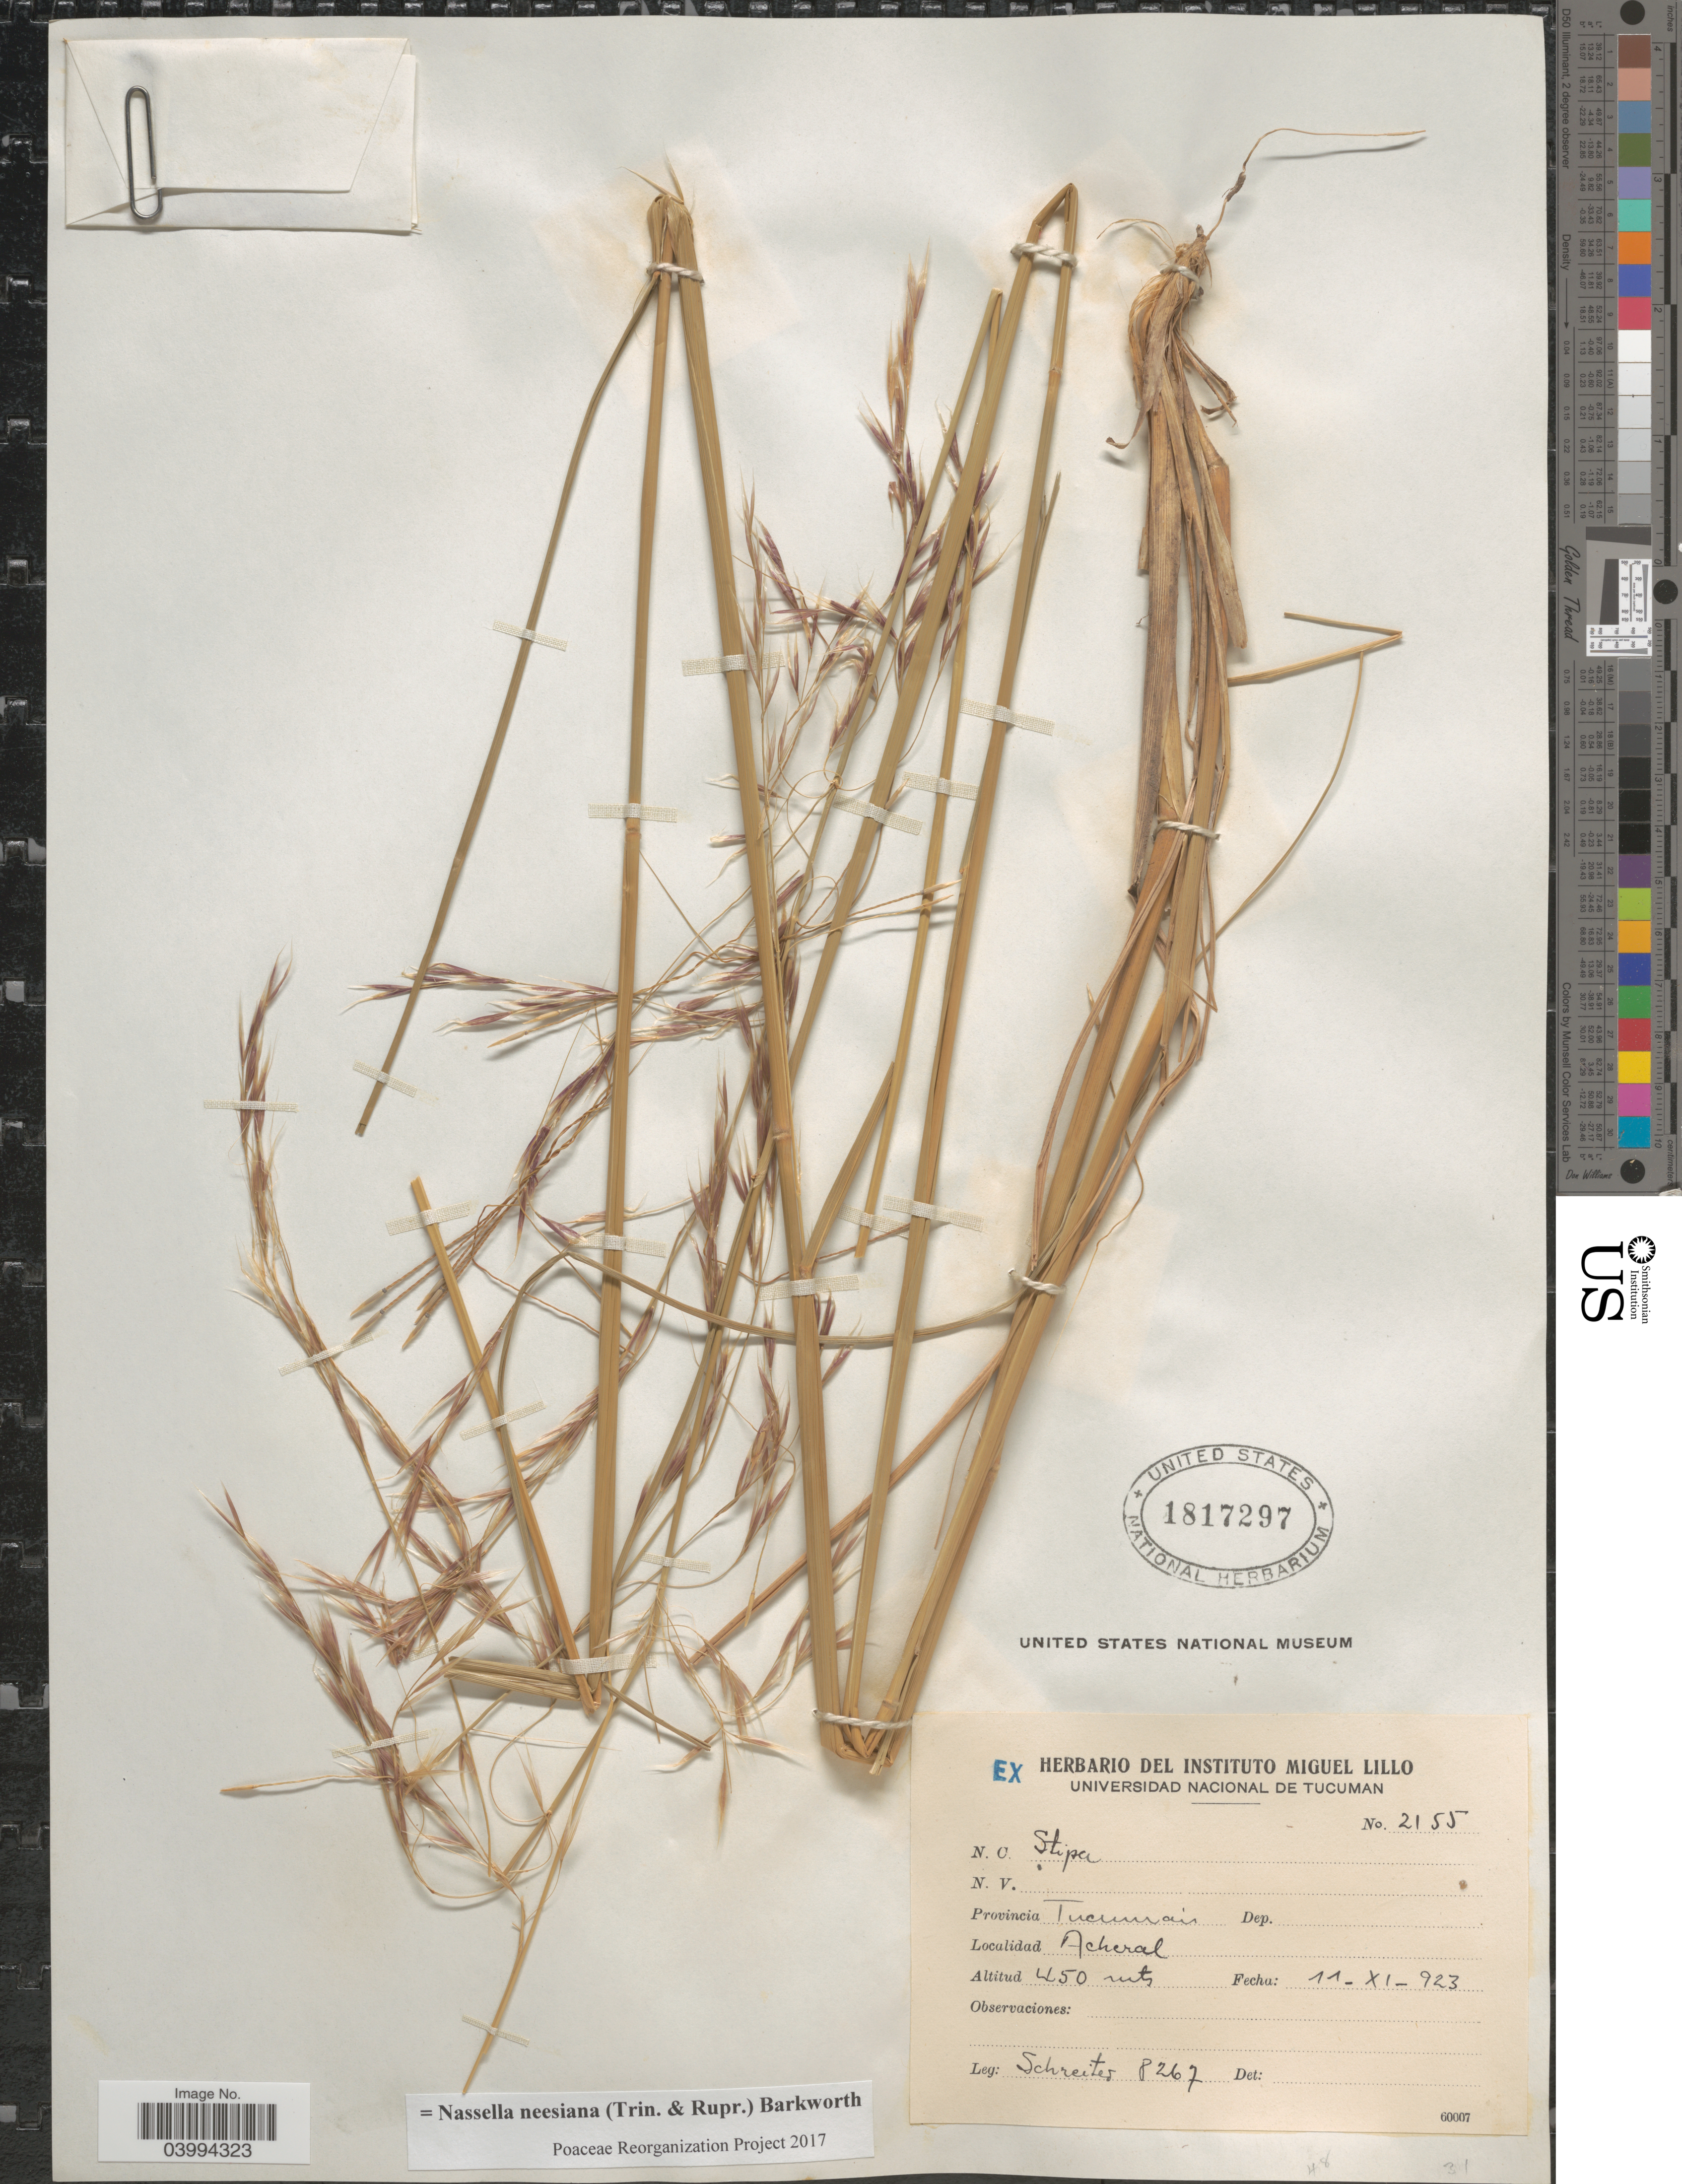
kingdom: Plantae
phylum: Tracheophyta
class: Liliopsida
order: Poales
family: Poaceae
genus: Nassella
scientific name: Nassella neesiana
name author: (Trin. & Rupr.) Barkworth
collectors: -. Schreiter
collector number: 8267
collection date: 1923-11-11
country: Argentina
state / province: Tucuman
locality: Acheral.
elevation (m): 450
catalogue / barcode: US 1817297